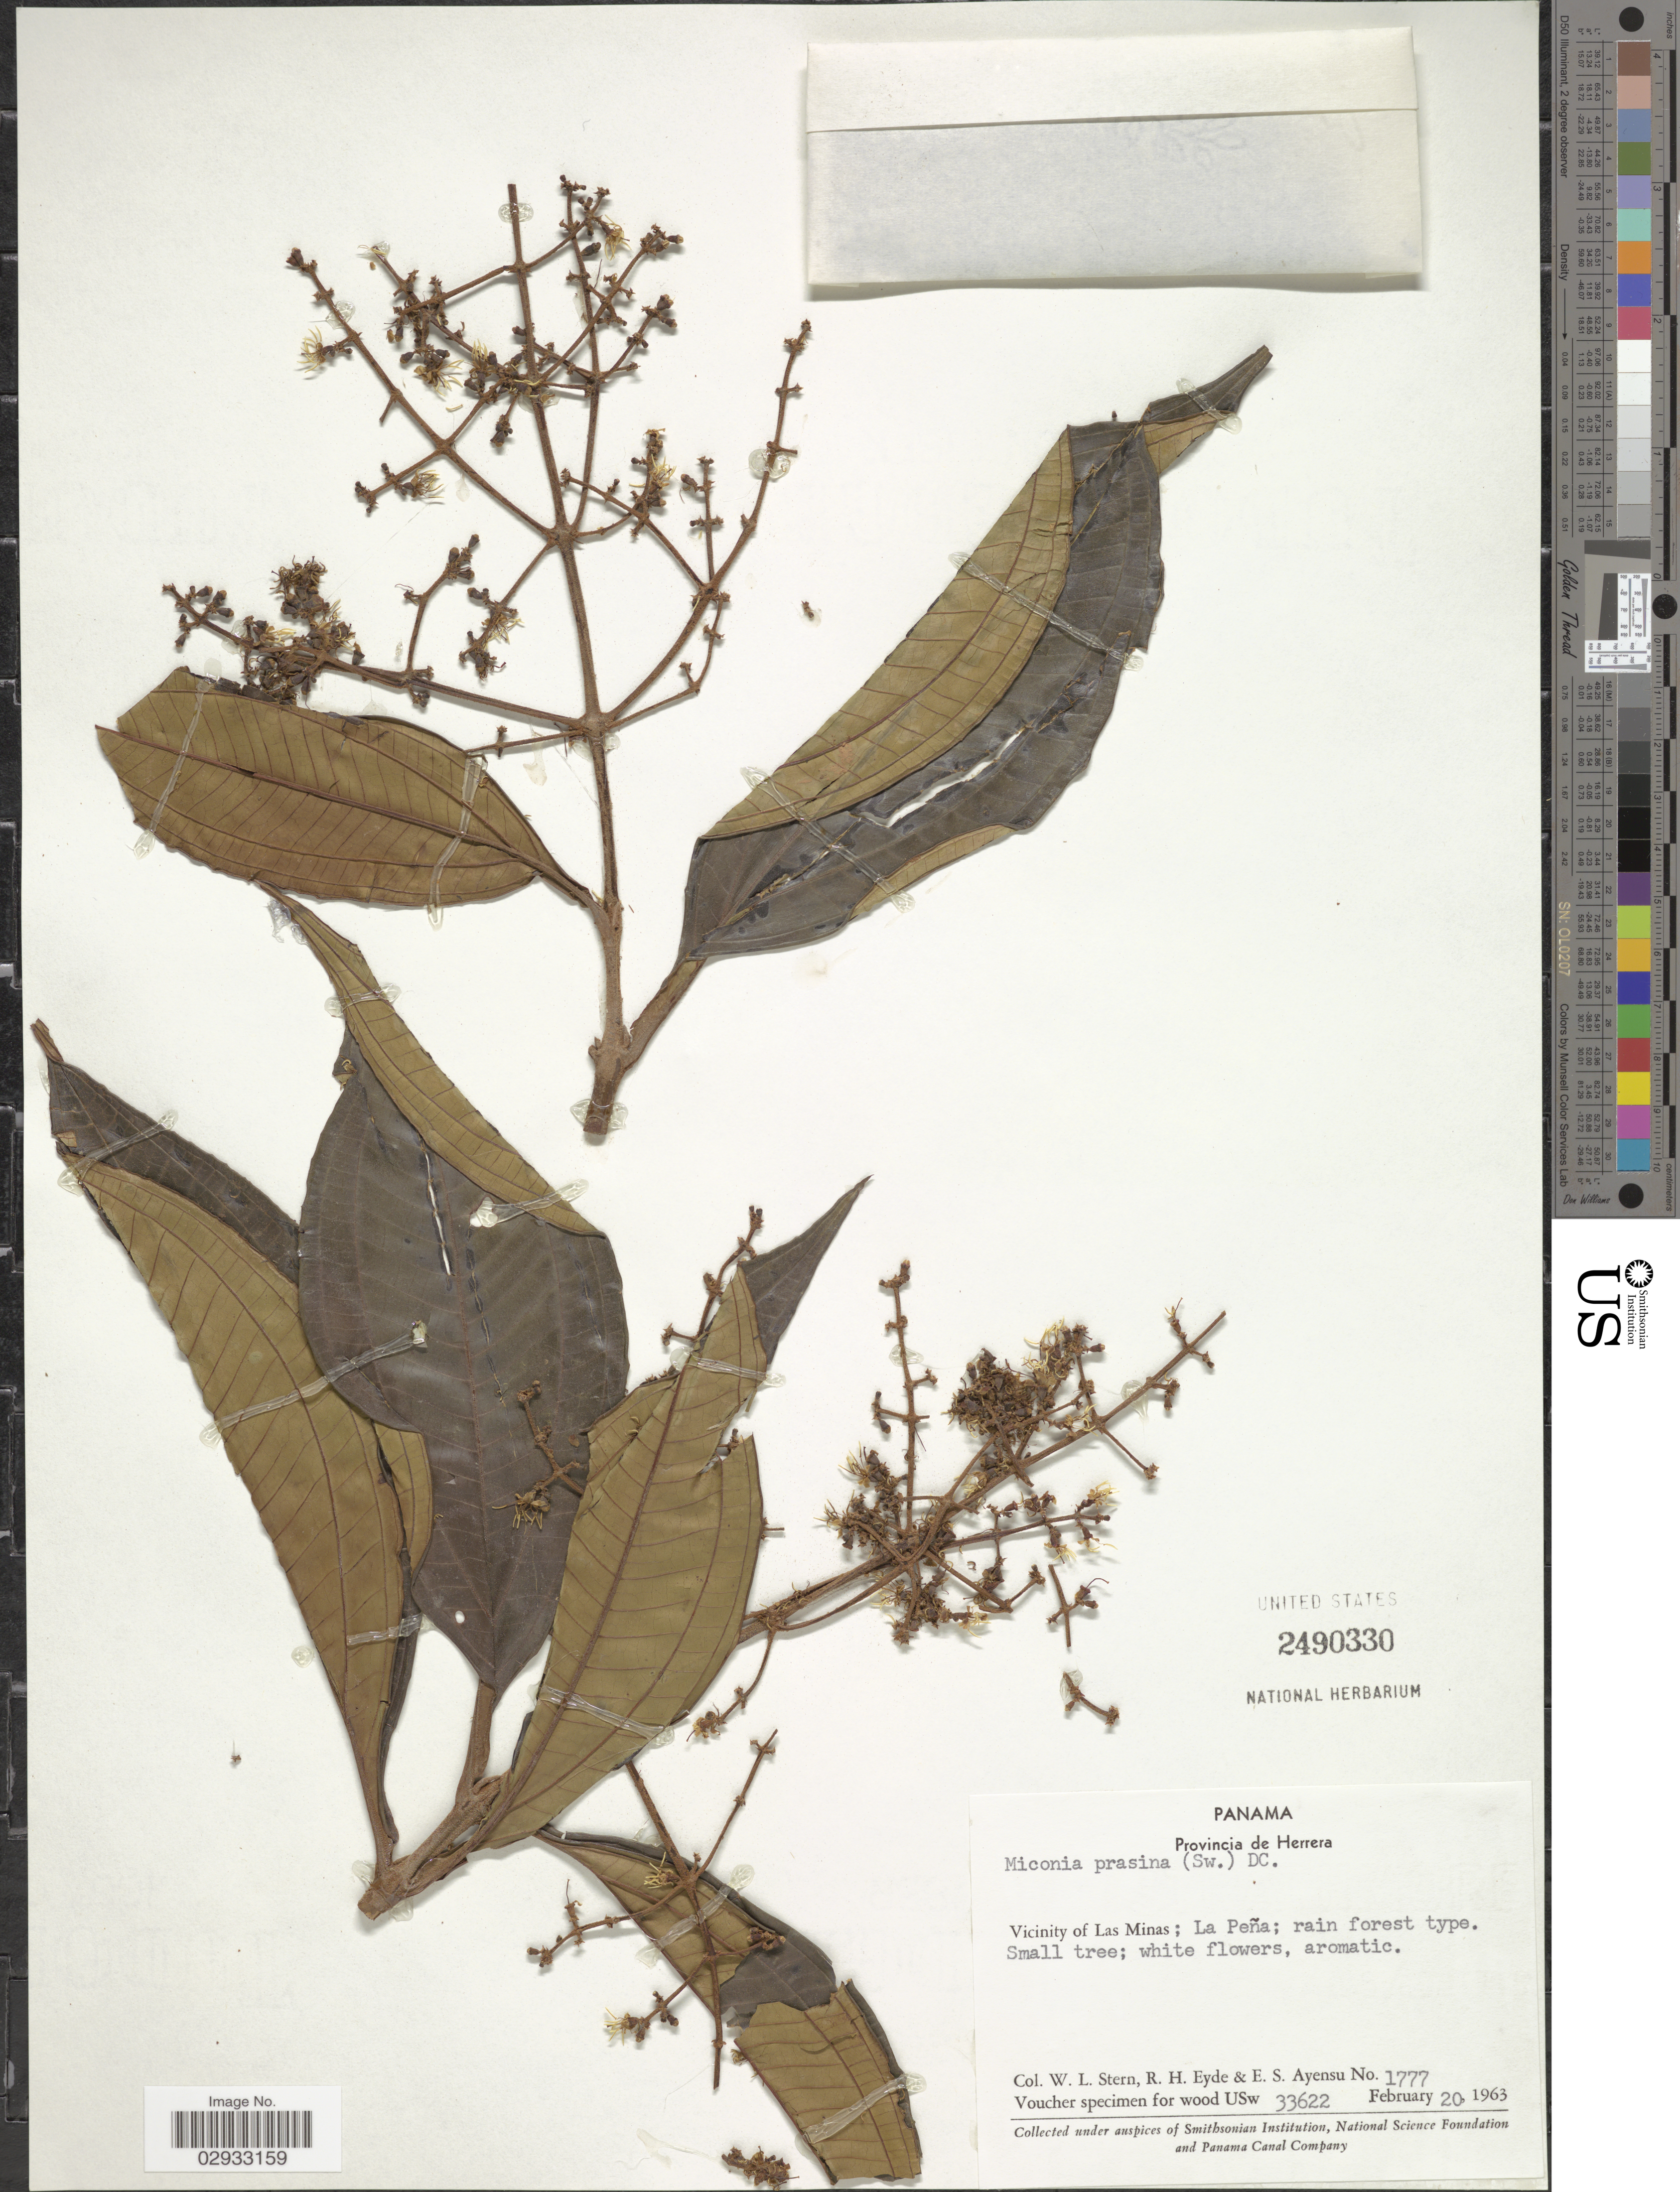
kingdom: Plantae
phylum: Tracheophyta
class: Magnoliopsida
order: Myrtales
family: Melastomataceae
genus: Miconia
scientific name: Miconia pteropoda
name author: Benth.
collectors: W. L. Stern, R. H. Eyde & E. S. Ayensu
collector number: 1777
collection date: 1963-02-20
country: Panama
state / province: Herrera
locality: Provincia de Herrera. Vicinity of Las Minas; La Peña; rain forest.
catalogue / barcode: US 2490330